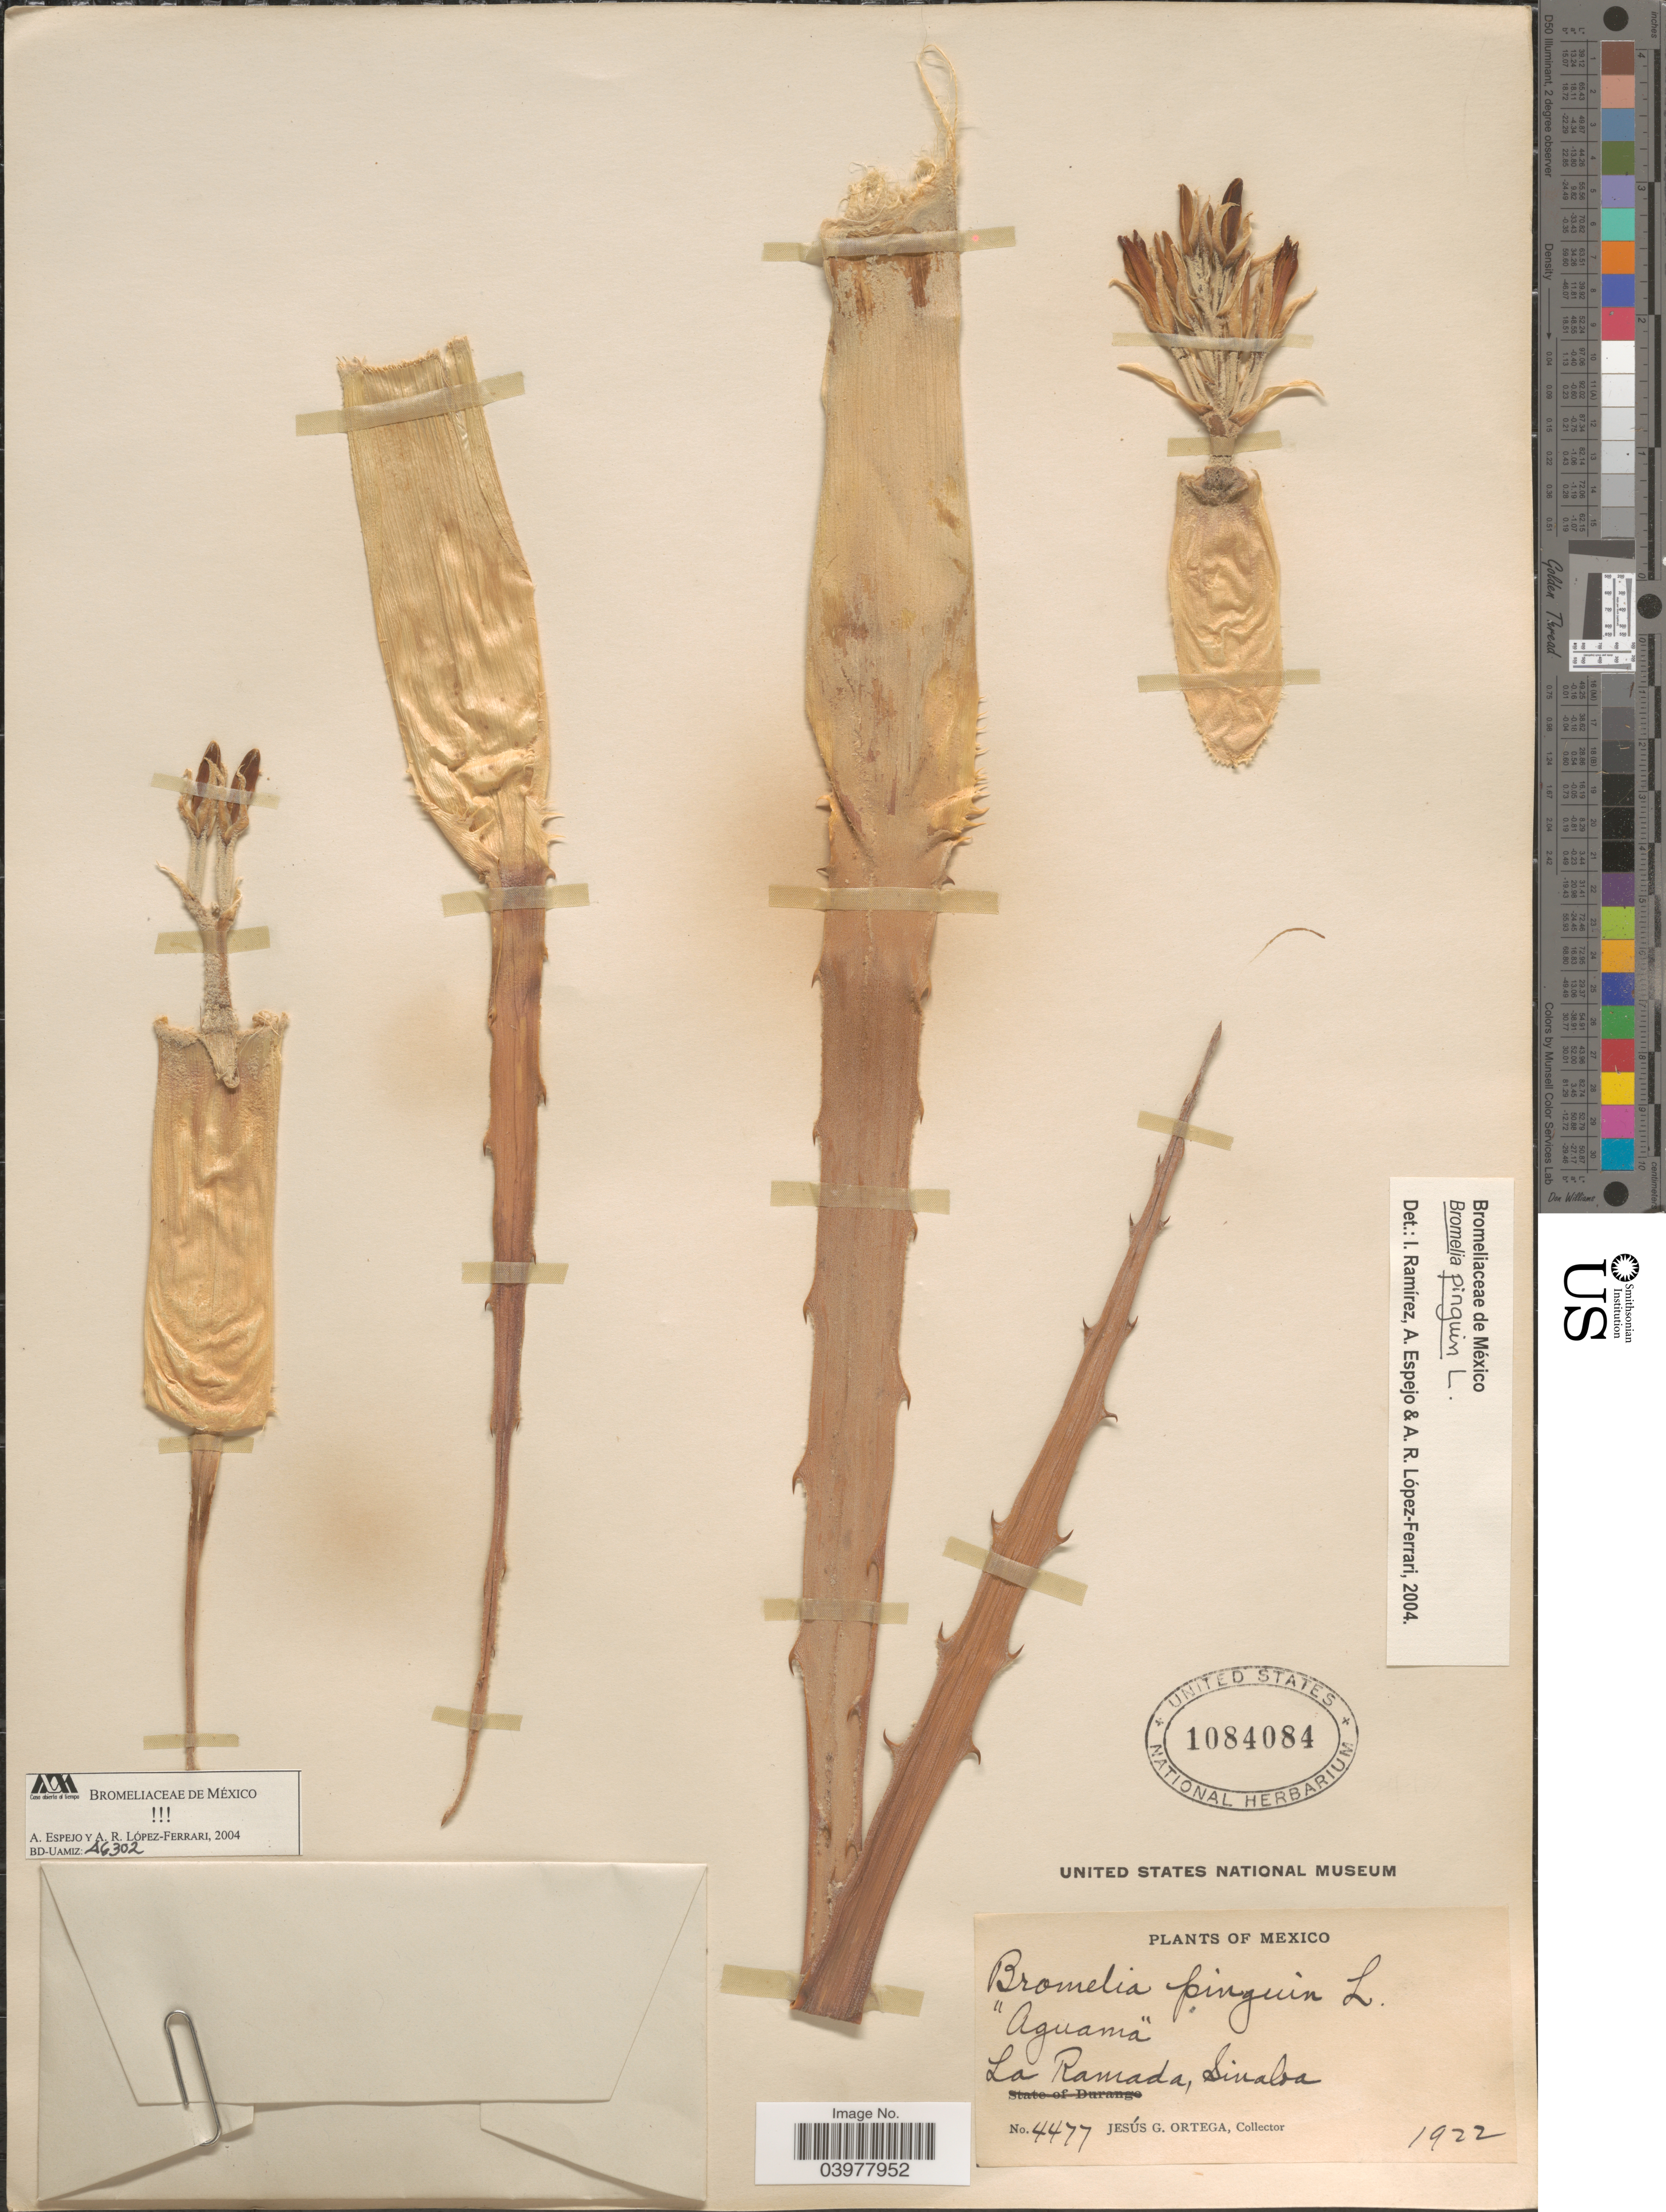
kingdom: Plantae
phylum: Tracheophyta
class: Liliopsida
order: Poales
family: Bromeliaceae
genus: Bromelia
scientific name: Bromelia pinguin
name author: L.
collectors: J. Ortega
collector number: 447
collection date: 1922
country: Mexico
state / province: Sinaloa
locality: La Ramada.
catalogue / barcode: US 1084084